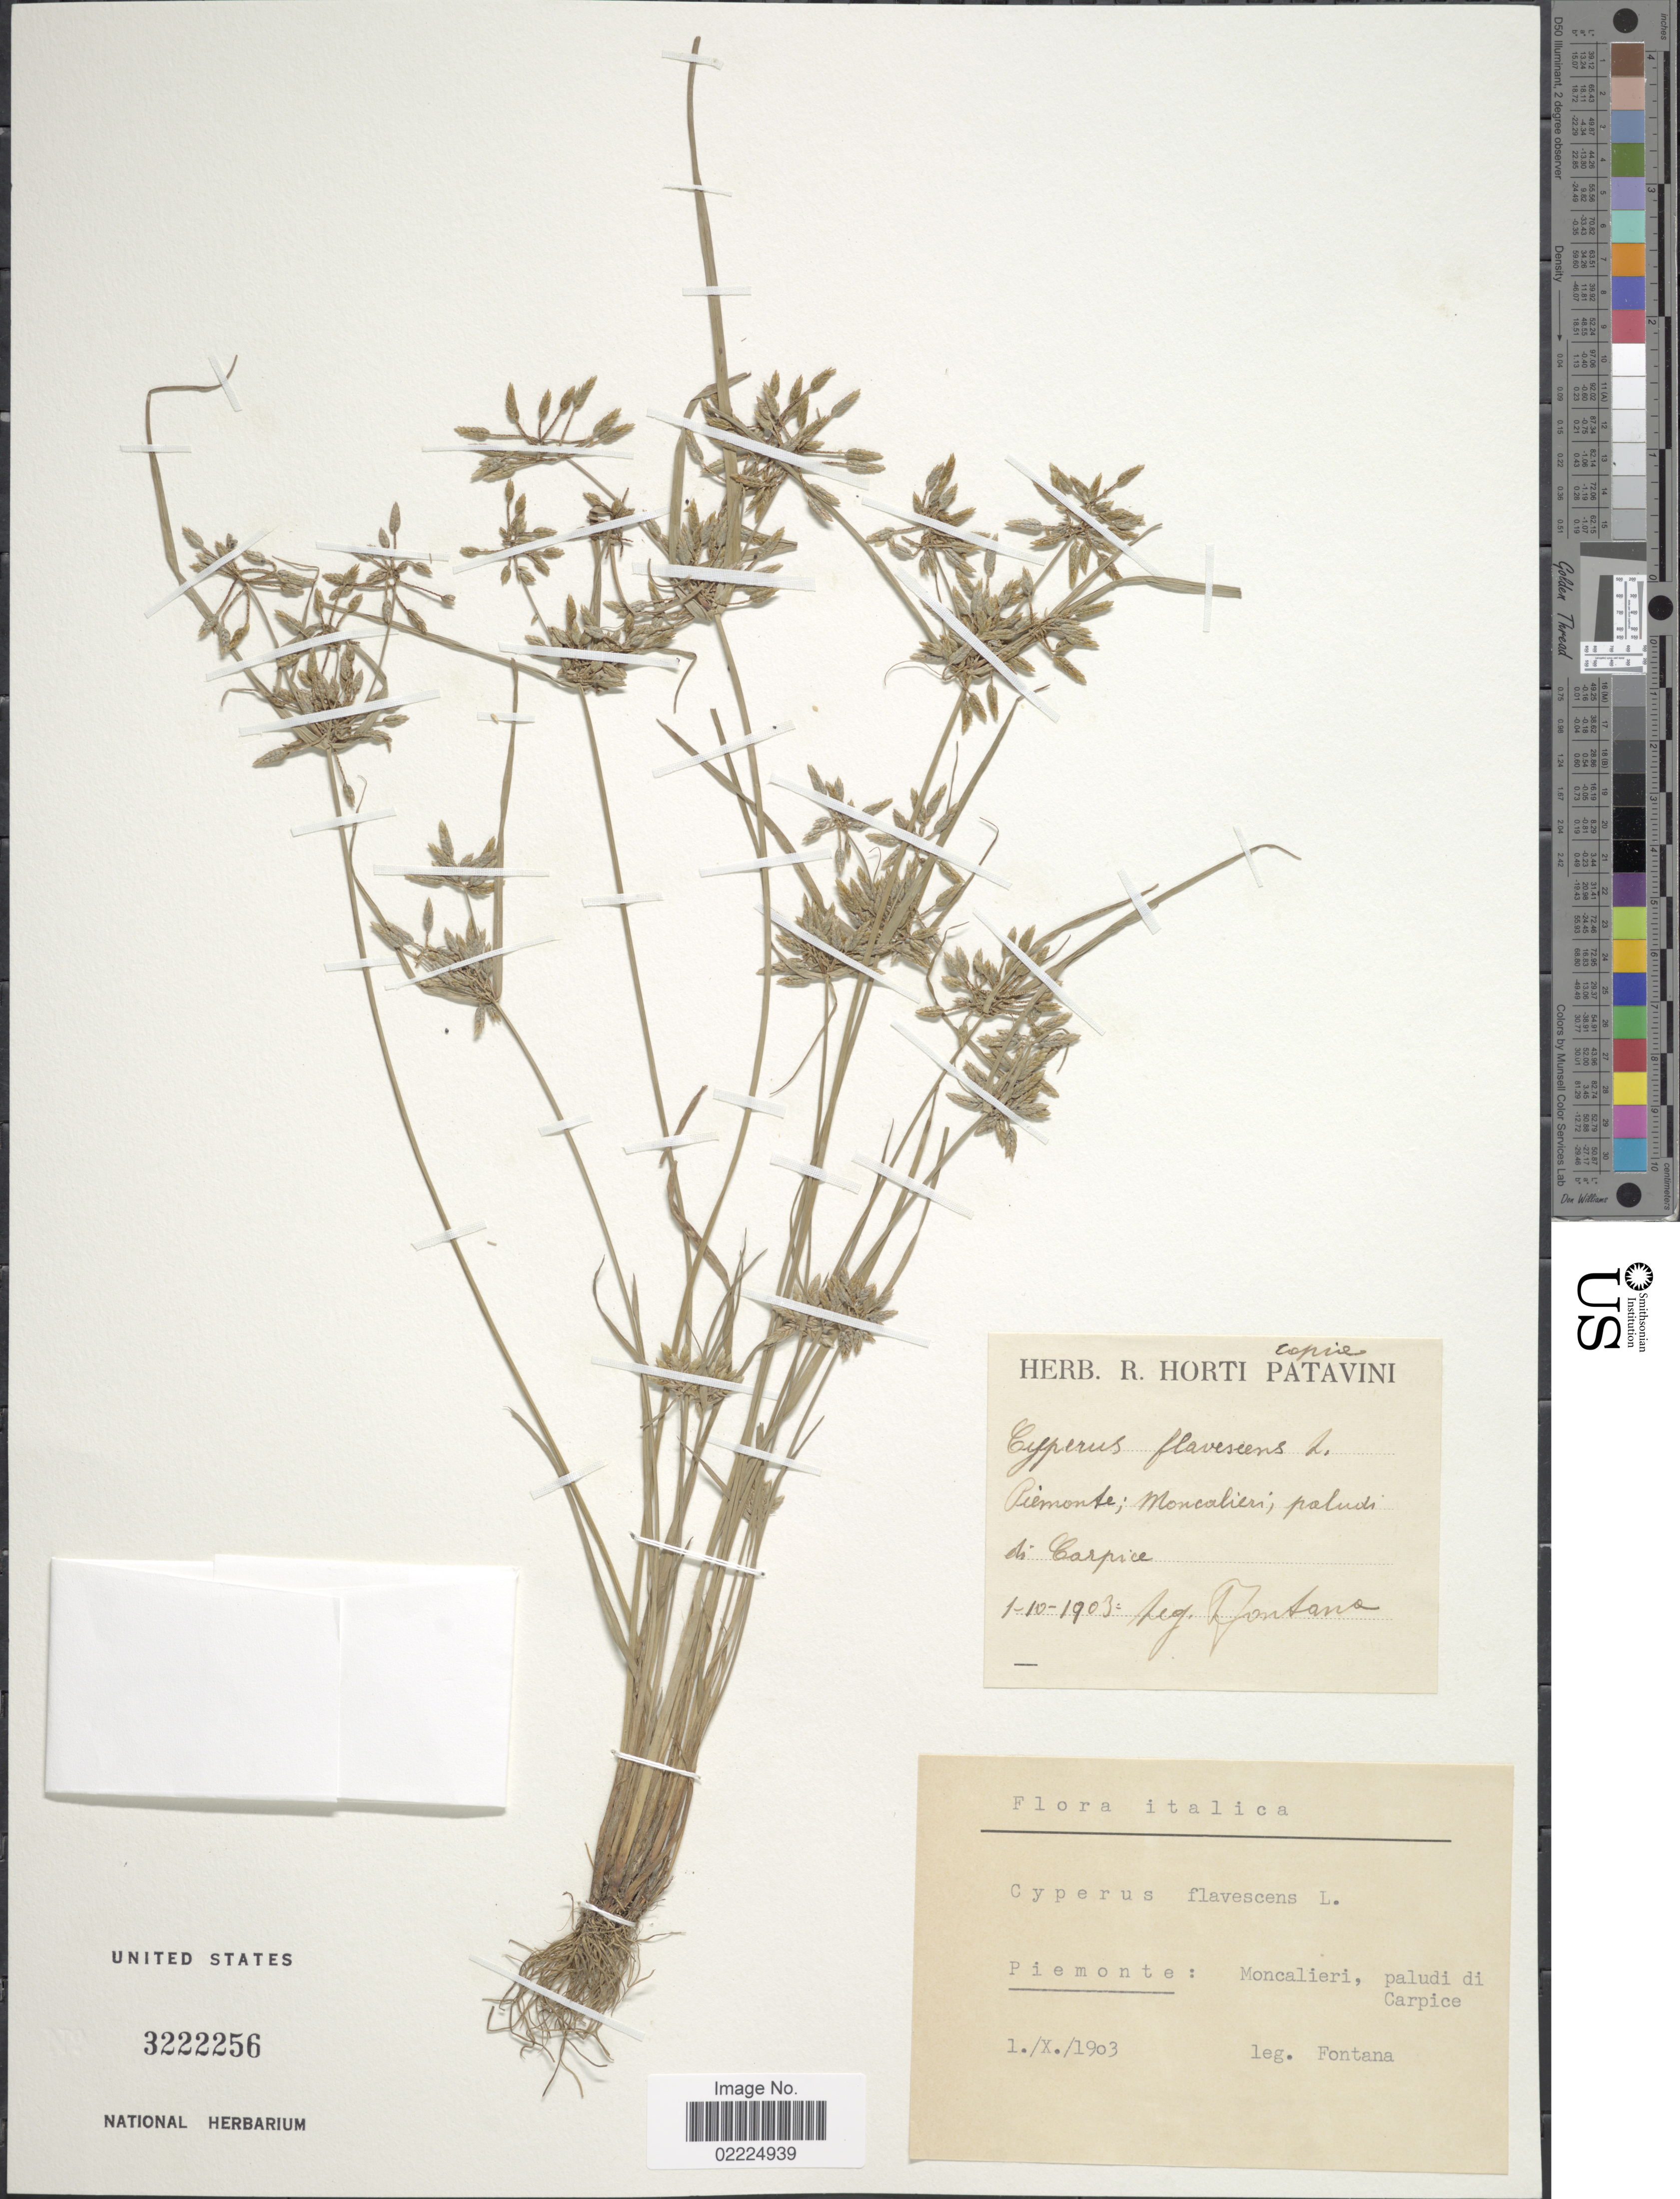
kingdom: Plantae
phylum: Tracheophyta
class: Liliopsida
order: Poales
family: Cyperaceae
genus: Cyperus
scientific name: Cyperus flavescens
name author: L.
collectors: Fontana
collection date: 1903-10-01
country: Italy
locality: Piemonte: Moncalieri, paludi di Carpice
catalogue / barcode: US 3222256